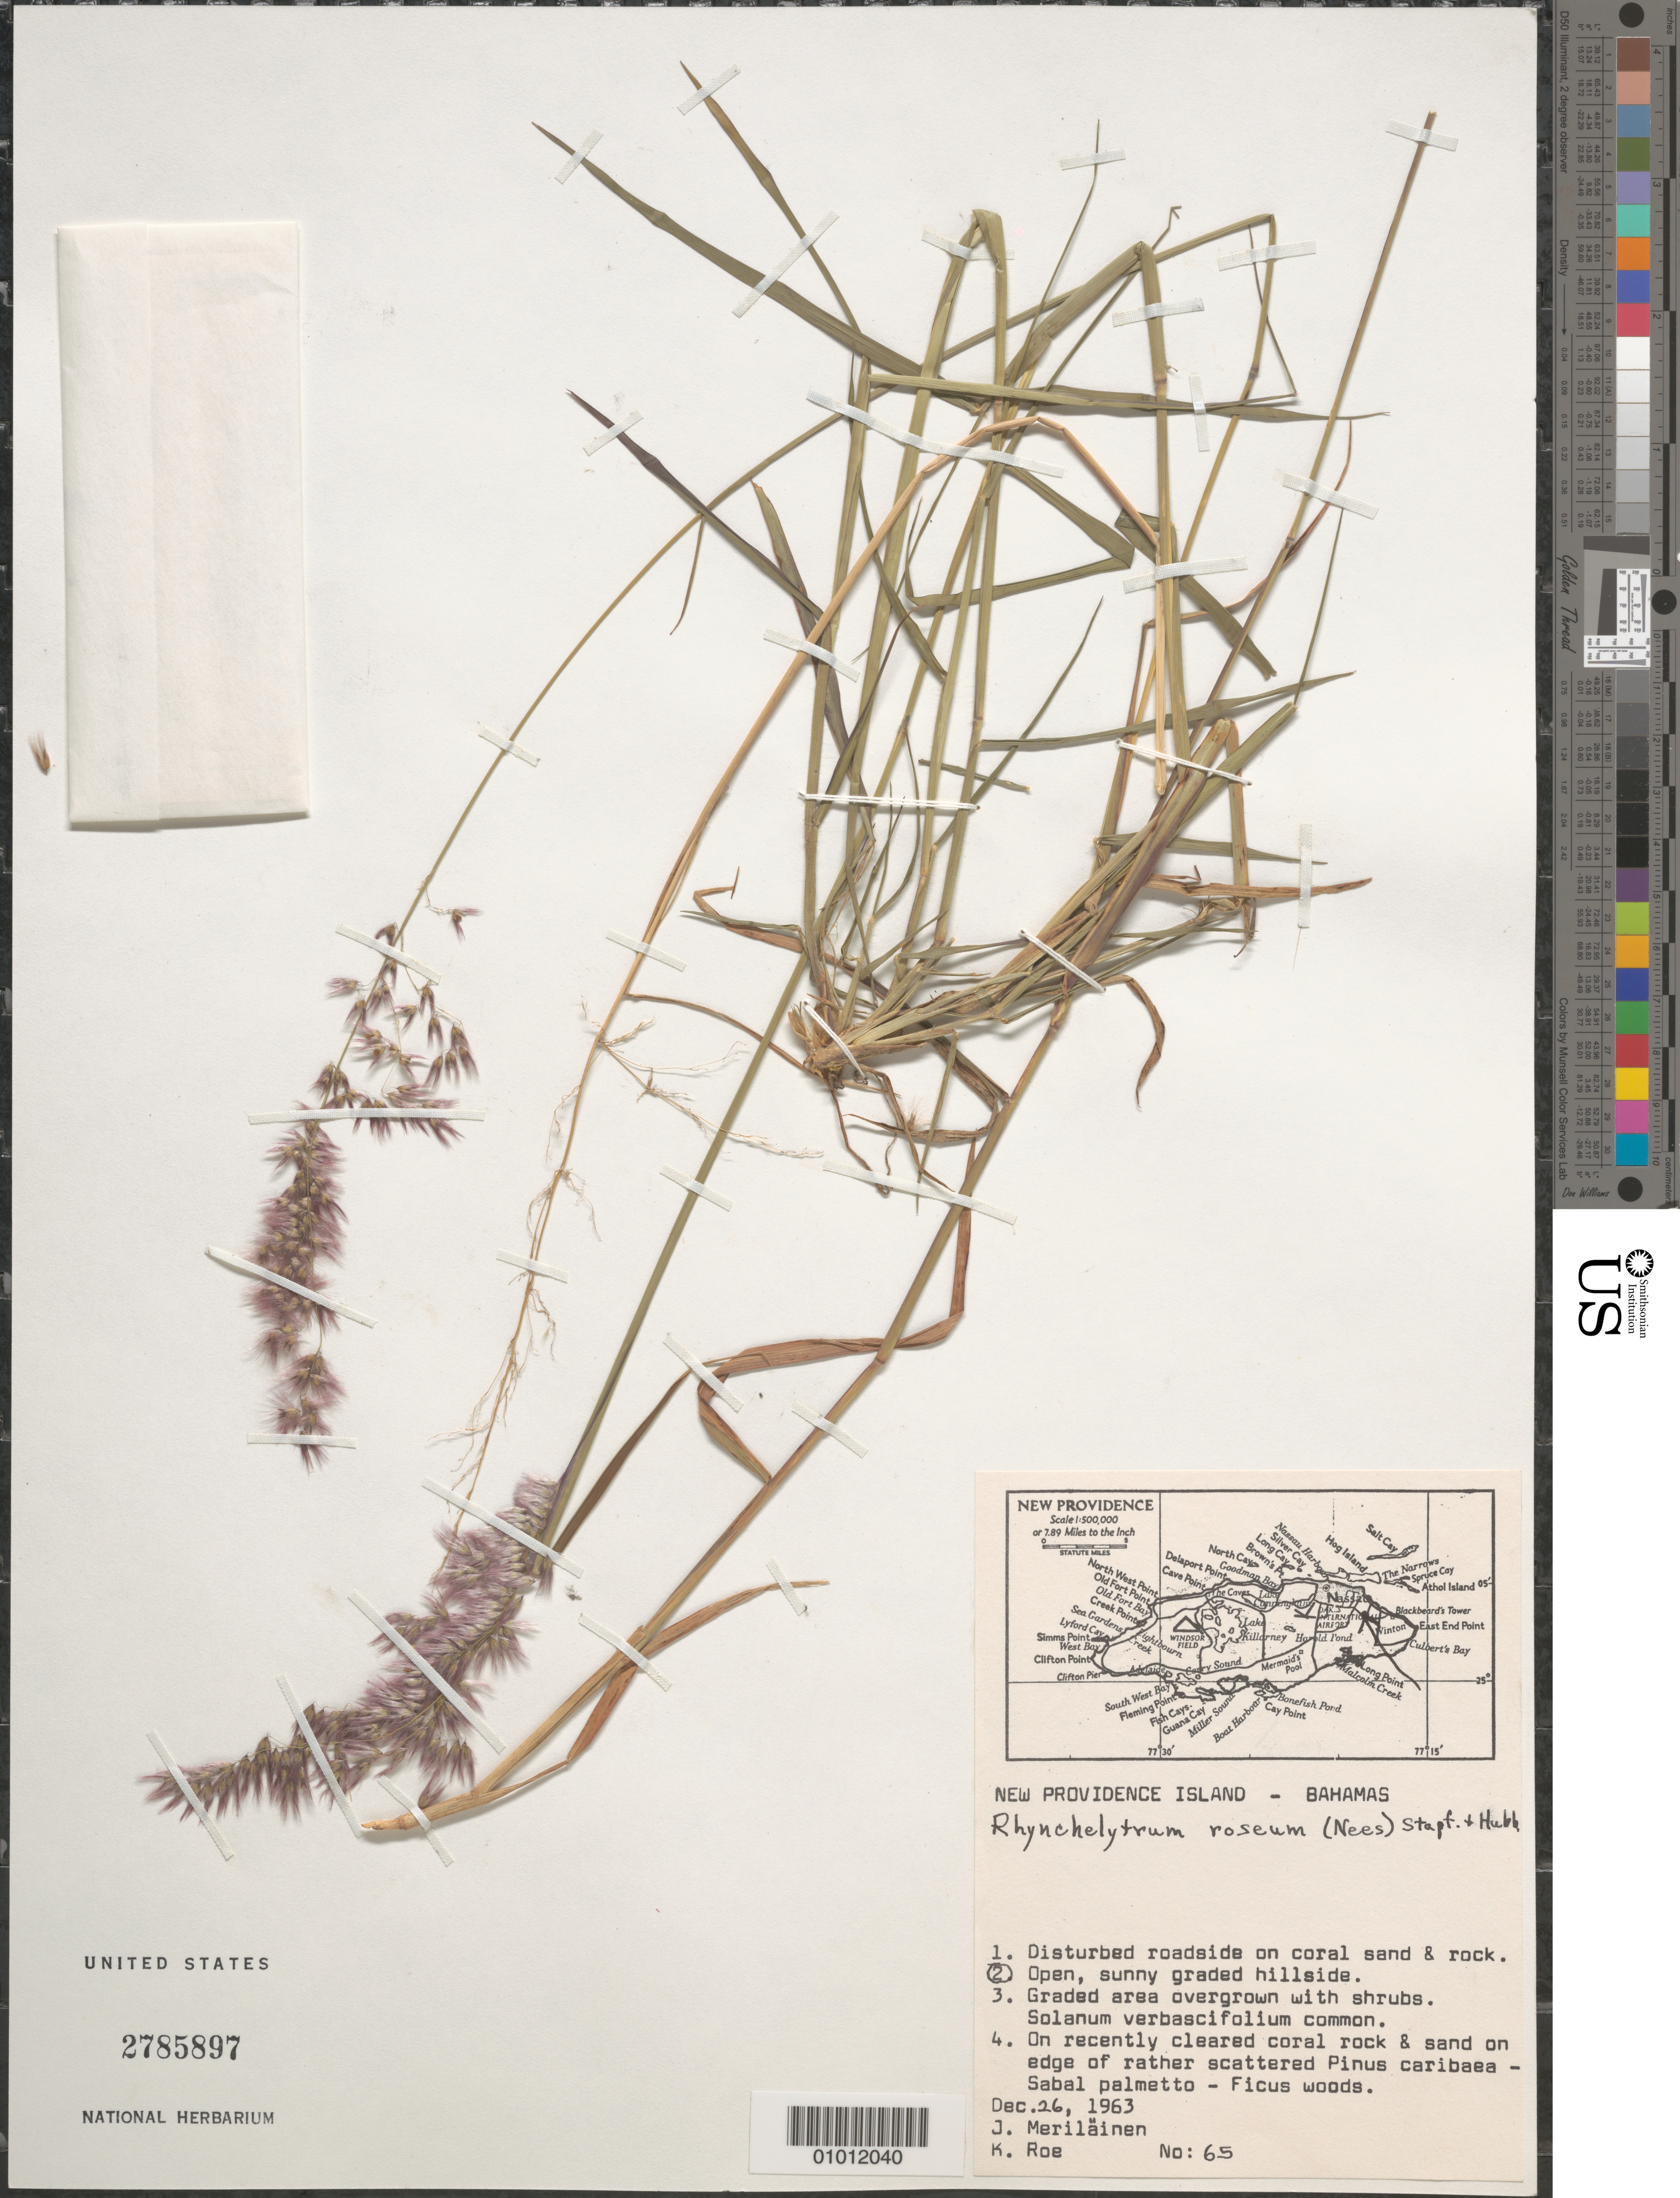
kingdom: Plantae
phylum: Tracheophyta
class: Liliopsida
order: Poales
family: Poaceae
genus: Rhynchelytrum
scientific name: Rhynchelytrum roseum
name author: (Nees) Stapf & C.E. Hubb.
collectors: J. Merilainen & K. Roe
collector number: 65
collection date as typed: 26 Dec 1963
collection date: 1963-12-26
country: Bahamas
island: New Providence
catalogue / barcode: US 2785897